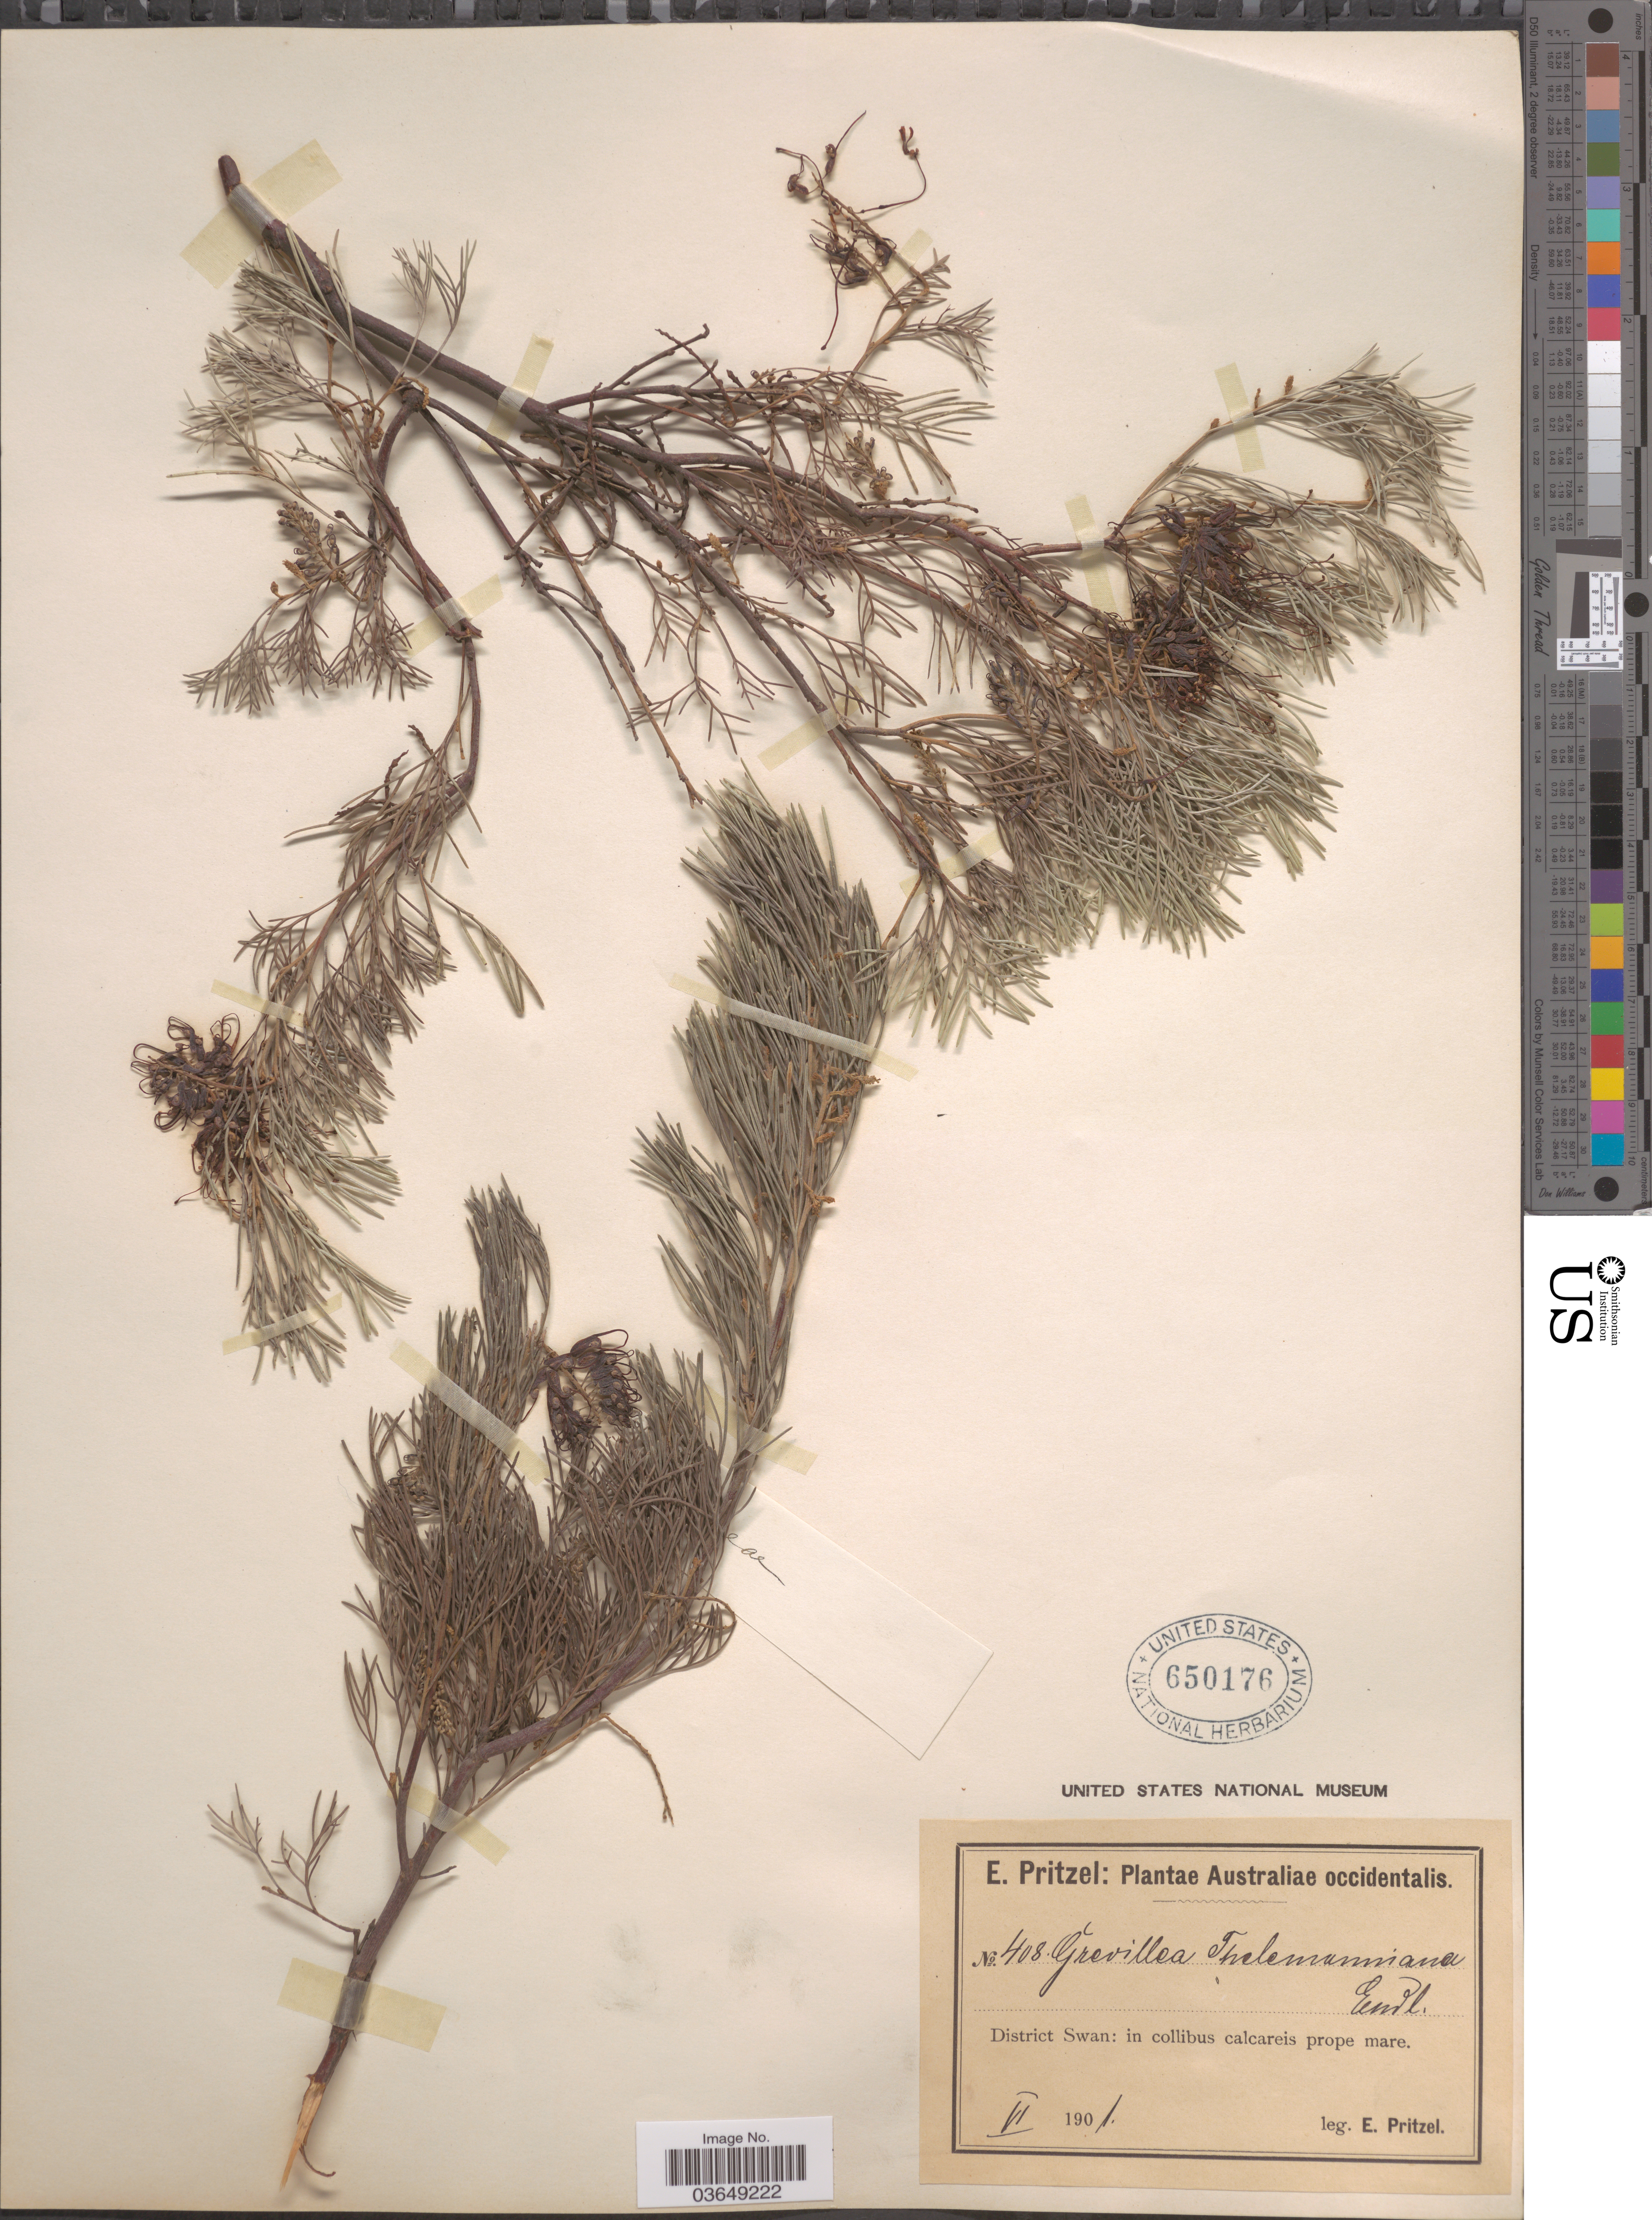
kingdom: Plantae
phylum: Tracheophyta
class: Magnoliopsida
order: Proteales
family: Proteaceae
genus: Grevillea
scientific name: Grevillea thelemanniana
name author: Hügel ex Lindl.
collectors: E. G. Pritzel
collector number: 408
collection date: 1901-06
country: Australia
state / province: Western Australia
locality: Australiae occidentalis. District Swan: in collibus calcareis prope mare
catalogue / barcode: US 650176